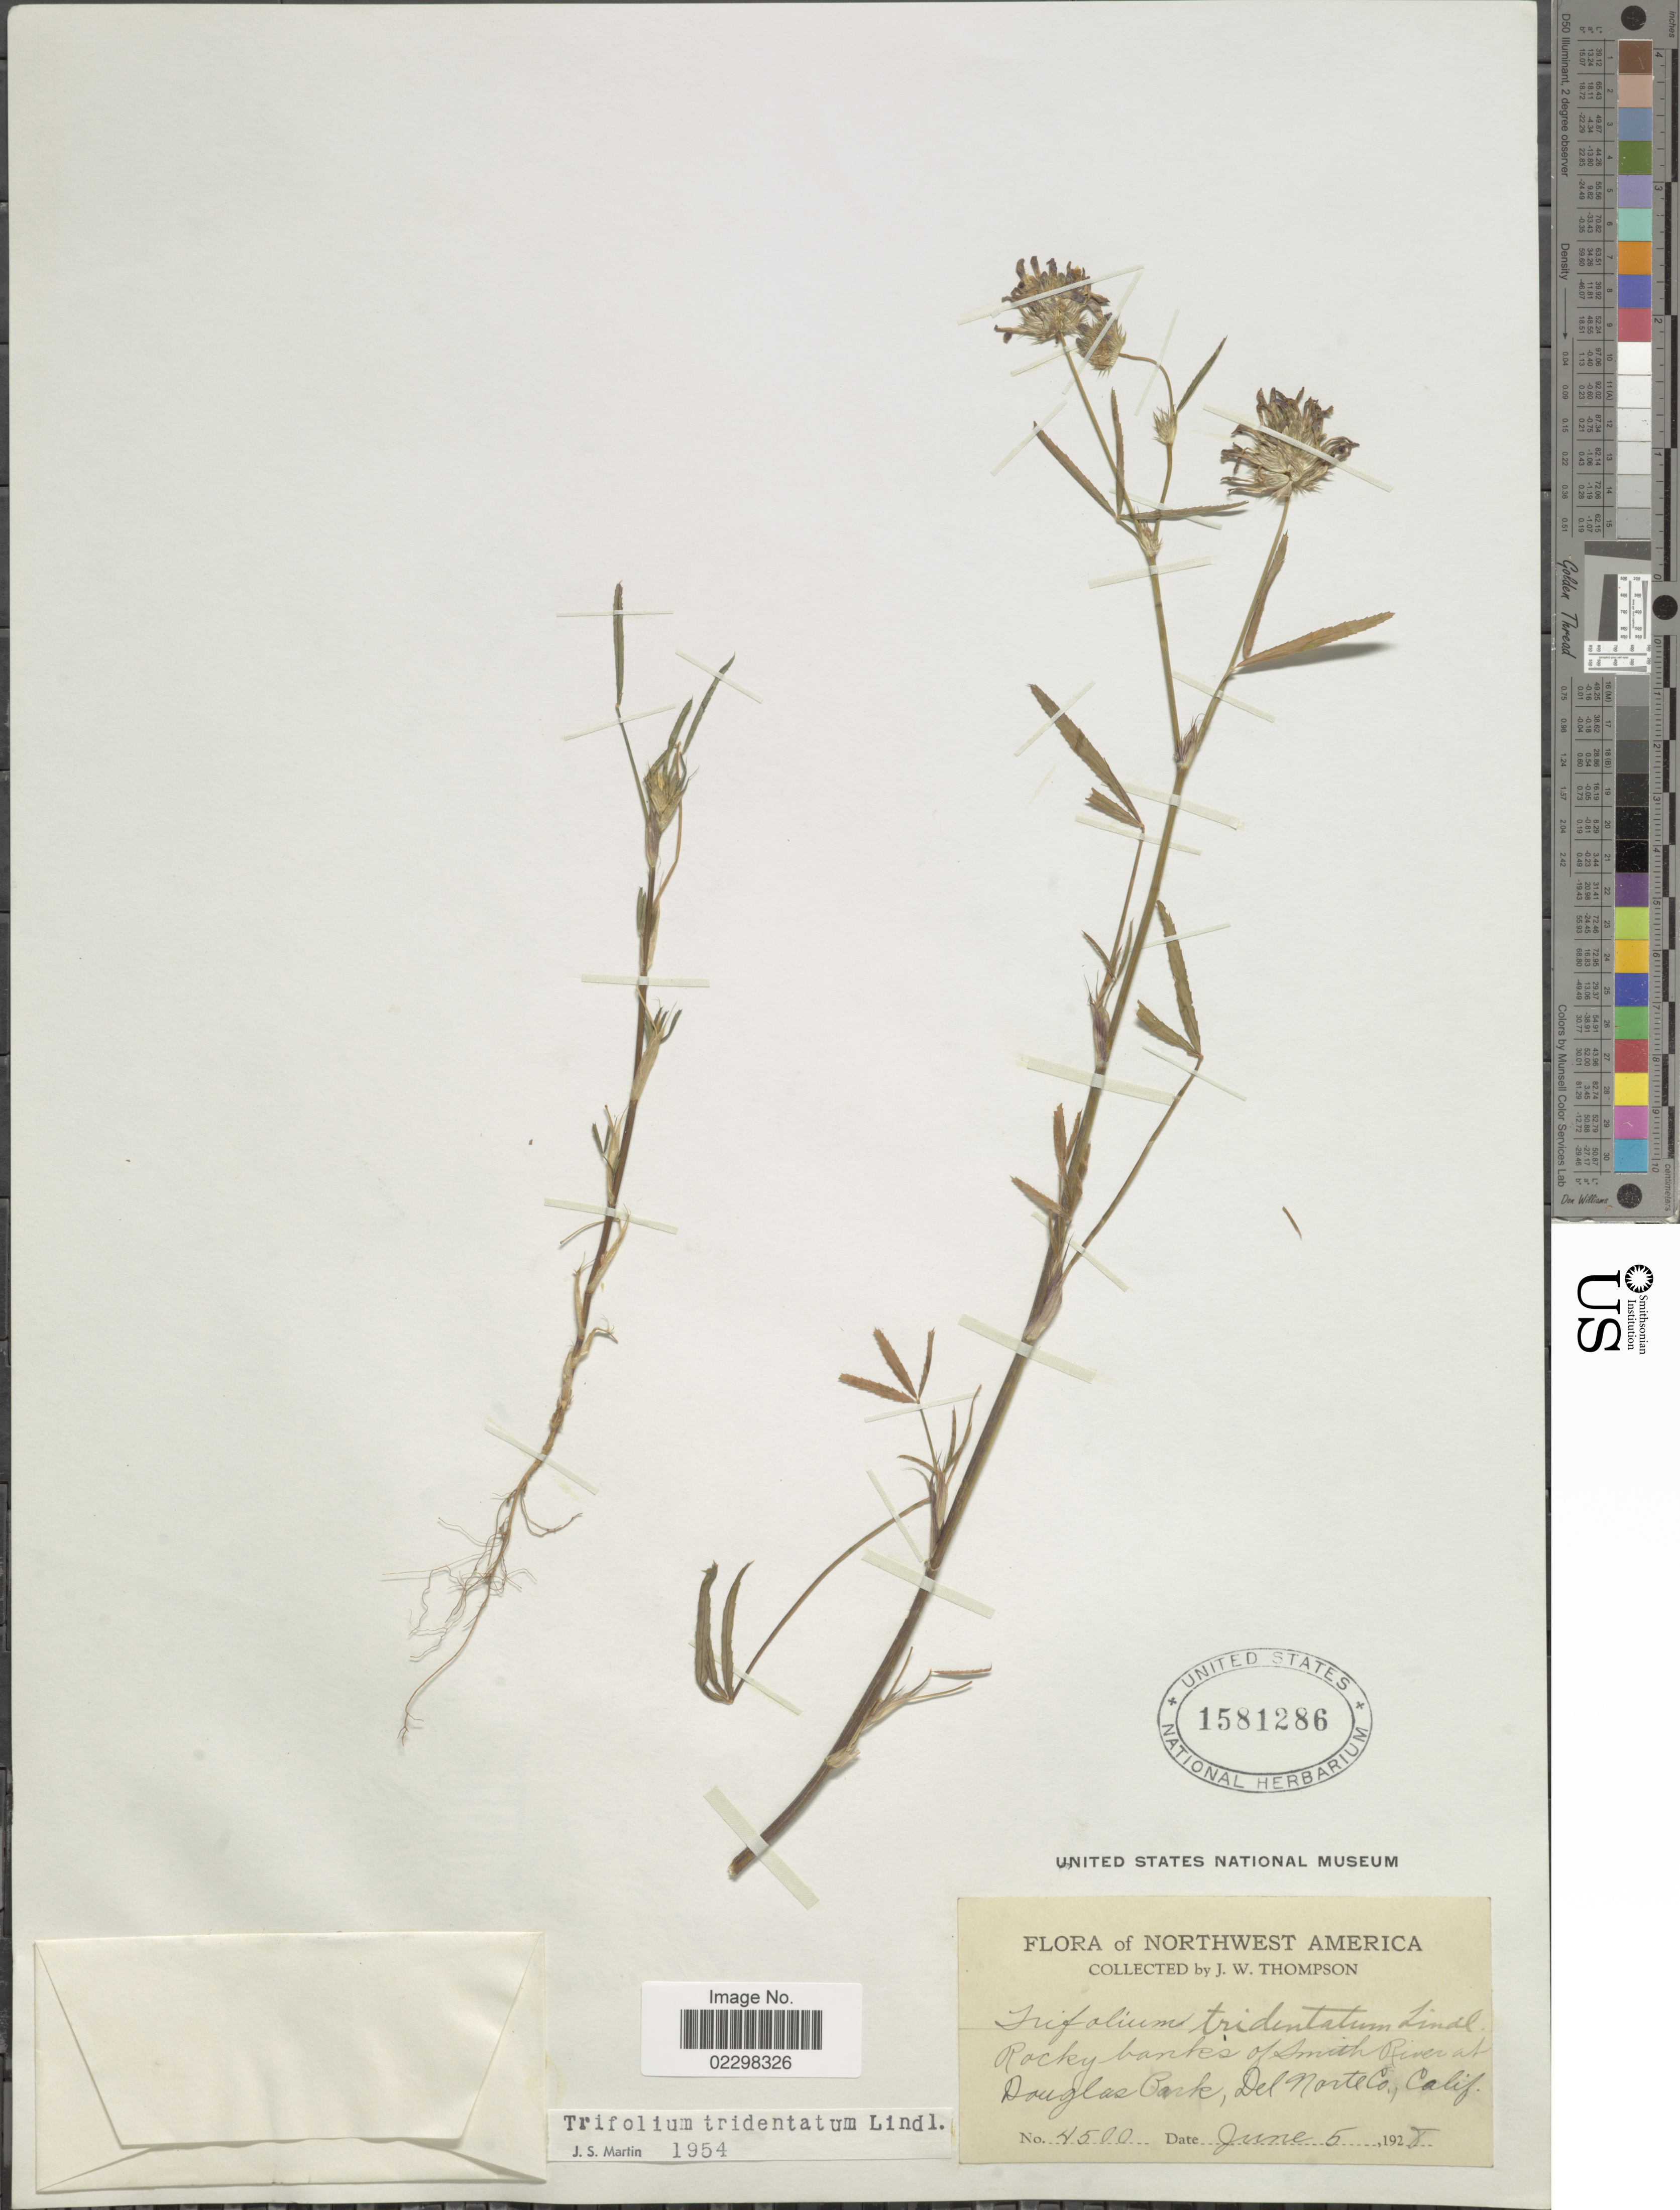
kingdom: Plantae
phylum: Tracheophyta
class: Magnoliopsida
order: Fabales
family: Fabaceae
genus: Trifolium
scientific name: Trifolium tridentatum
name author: Lindl.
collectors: J. W. Thompson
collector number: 4500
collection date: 1928-06-05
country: United States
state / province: California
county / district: Del Norte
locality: Northwest America. Rocky banks of Smith River at Douglas Park, Del Norte Co. calif.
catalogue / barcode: US 1581286